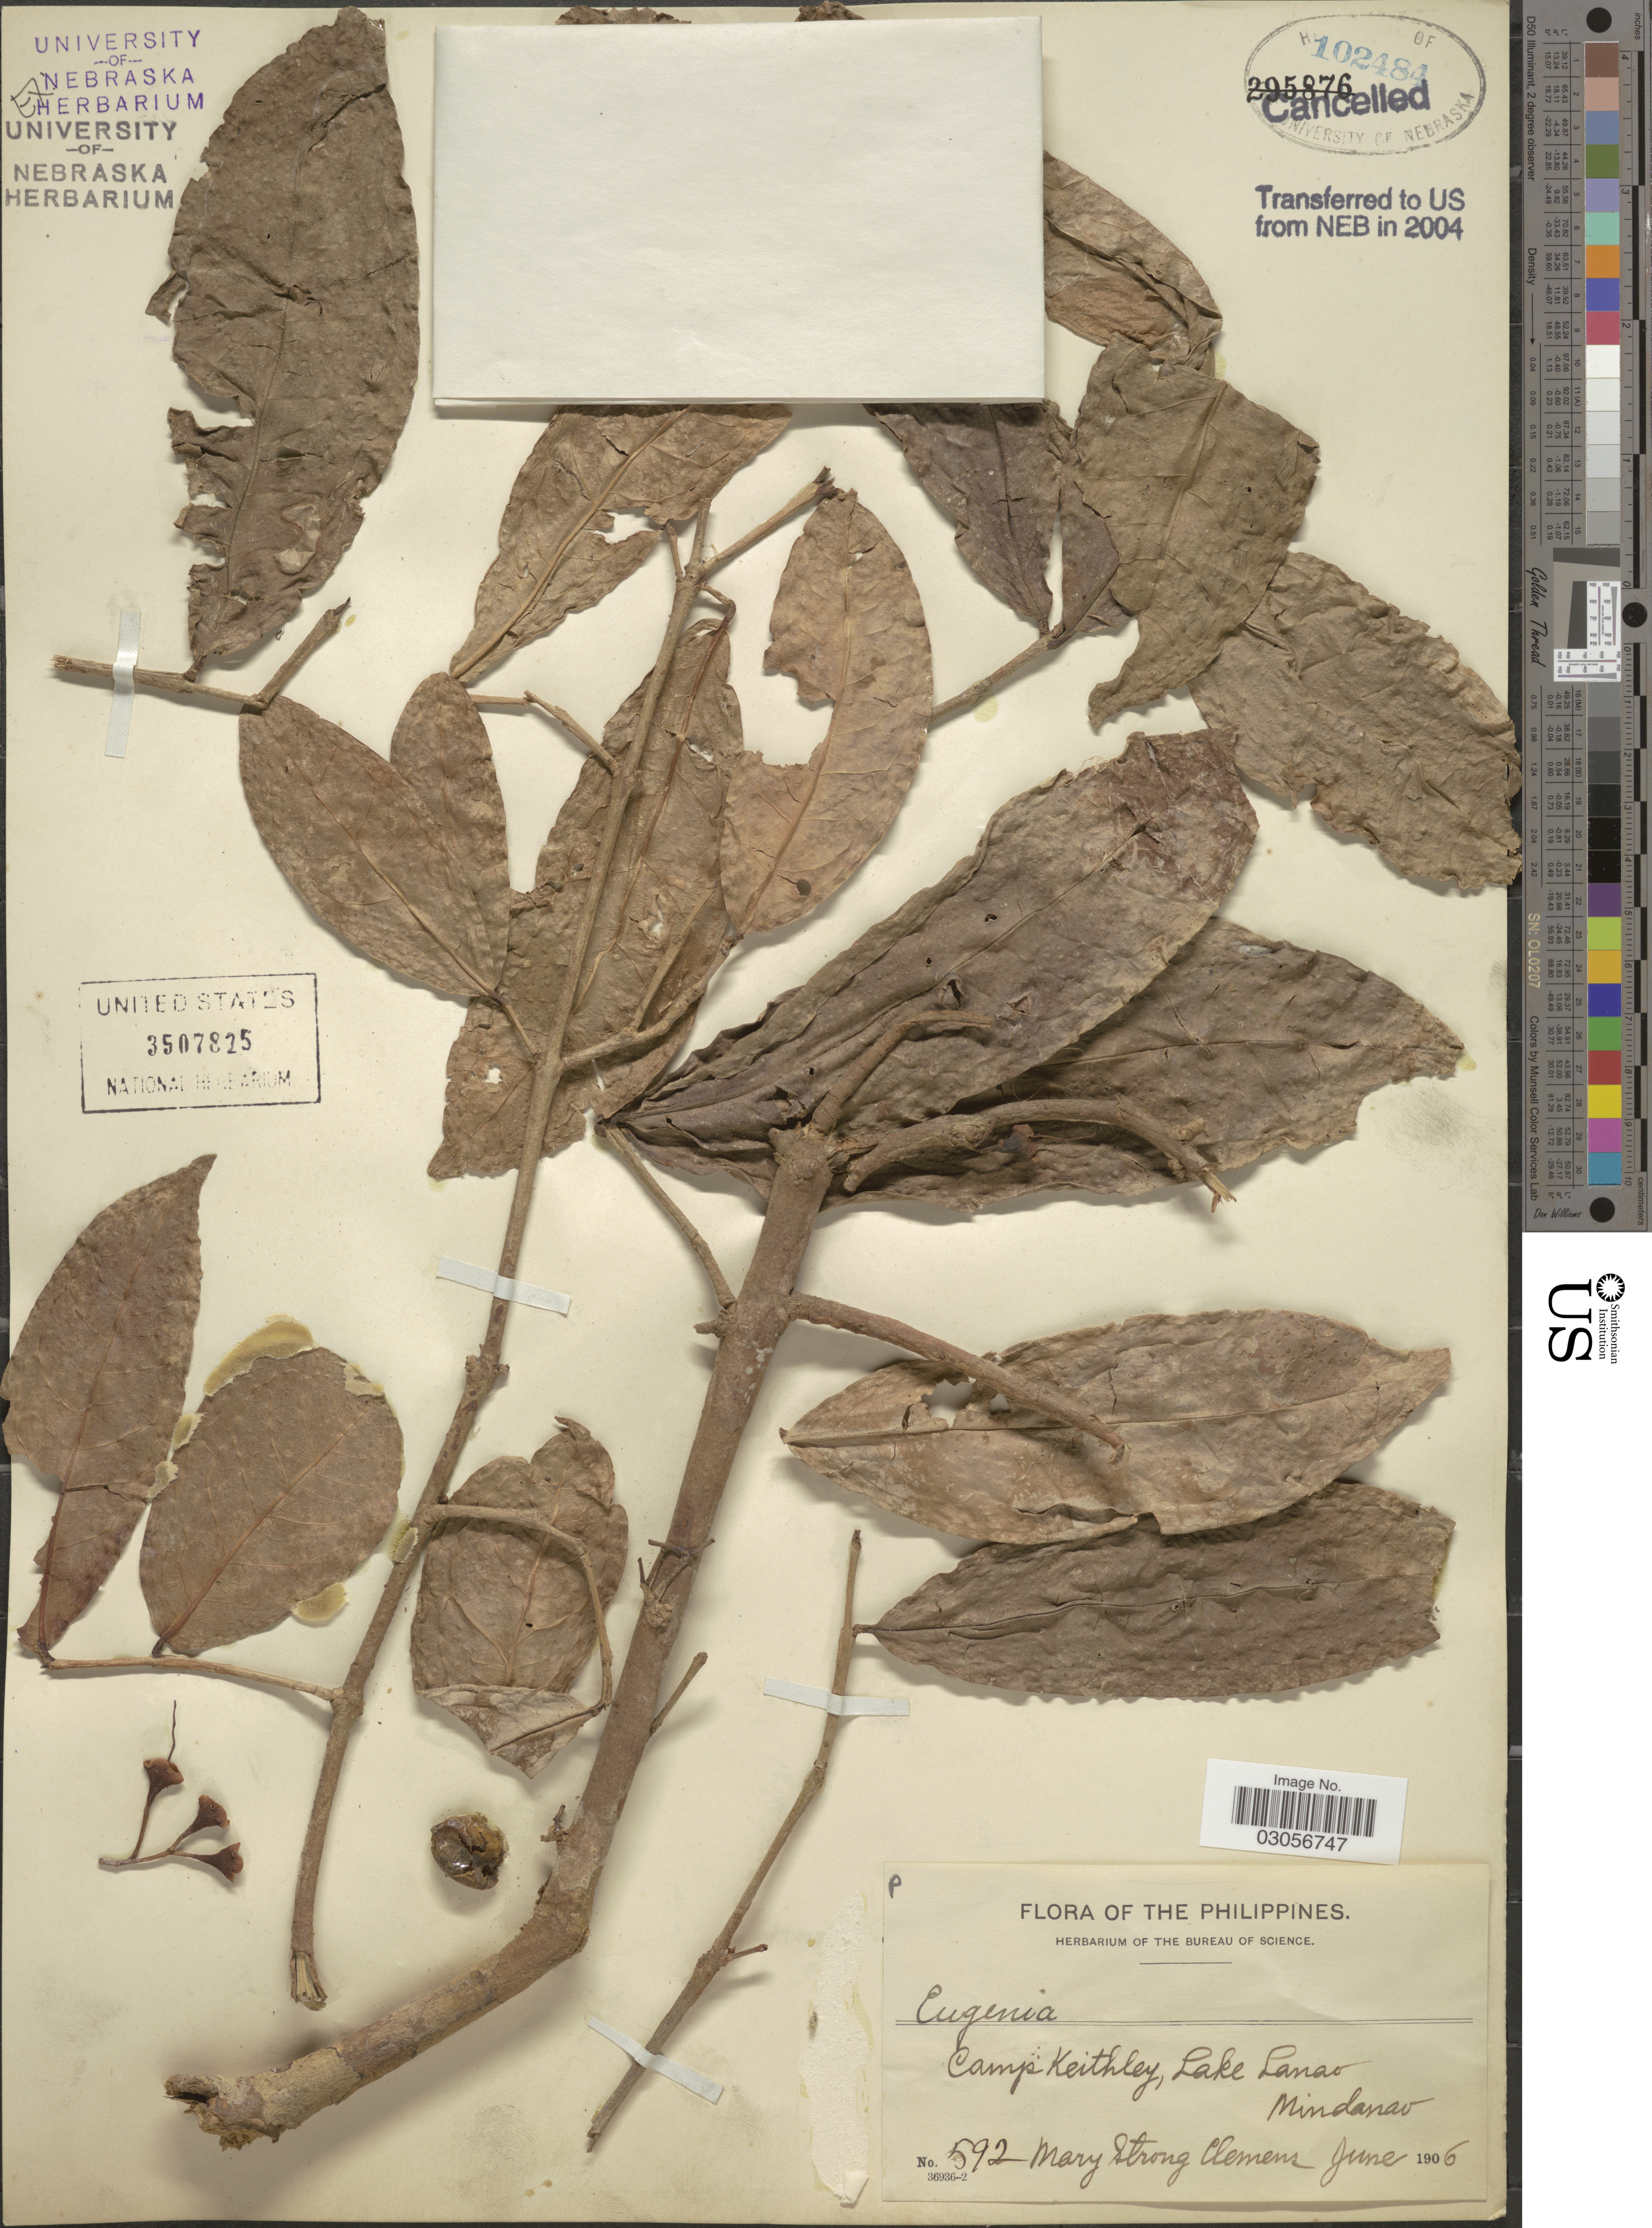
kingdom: Plantae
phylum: Tracheophyta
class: Magnoliopsida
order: Myrtales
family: Myrtaceae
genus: Syzygium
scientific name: Syzygium sp.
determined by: Strong, M. T., (US), Smithsonian Institution - National Museum of Natural History (UNITED STATES)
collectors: M. S. Clemens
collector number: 592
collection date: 1906-06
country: Philippines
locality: Camp Keithley, Lake Lanao, Mindanao.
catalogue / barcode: US 3507825